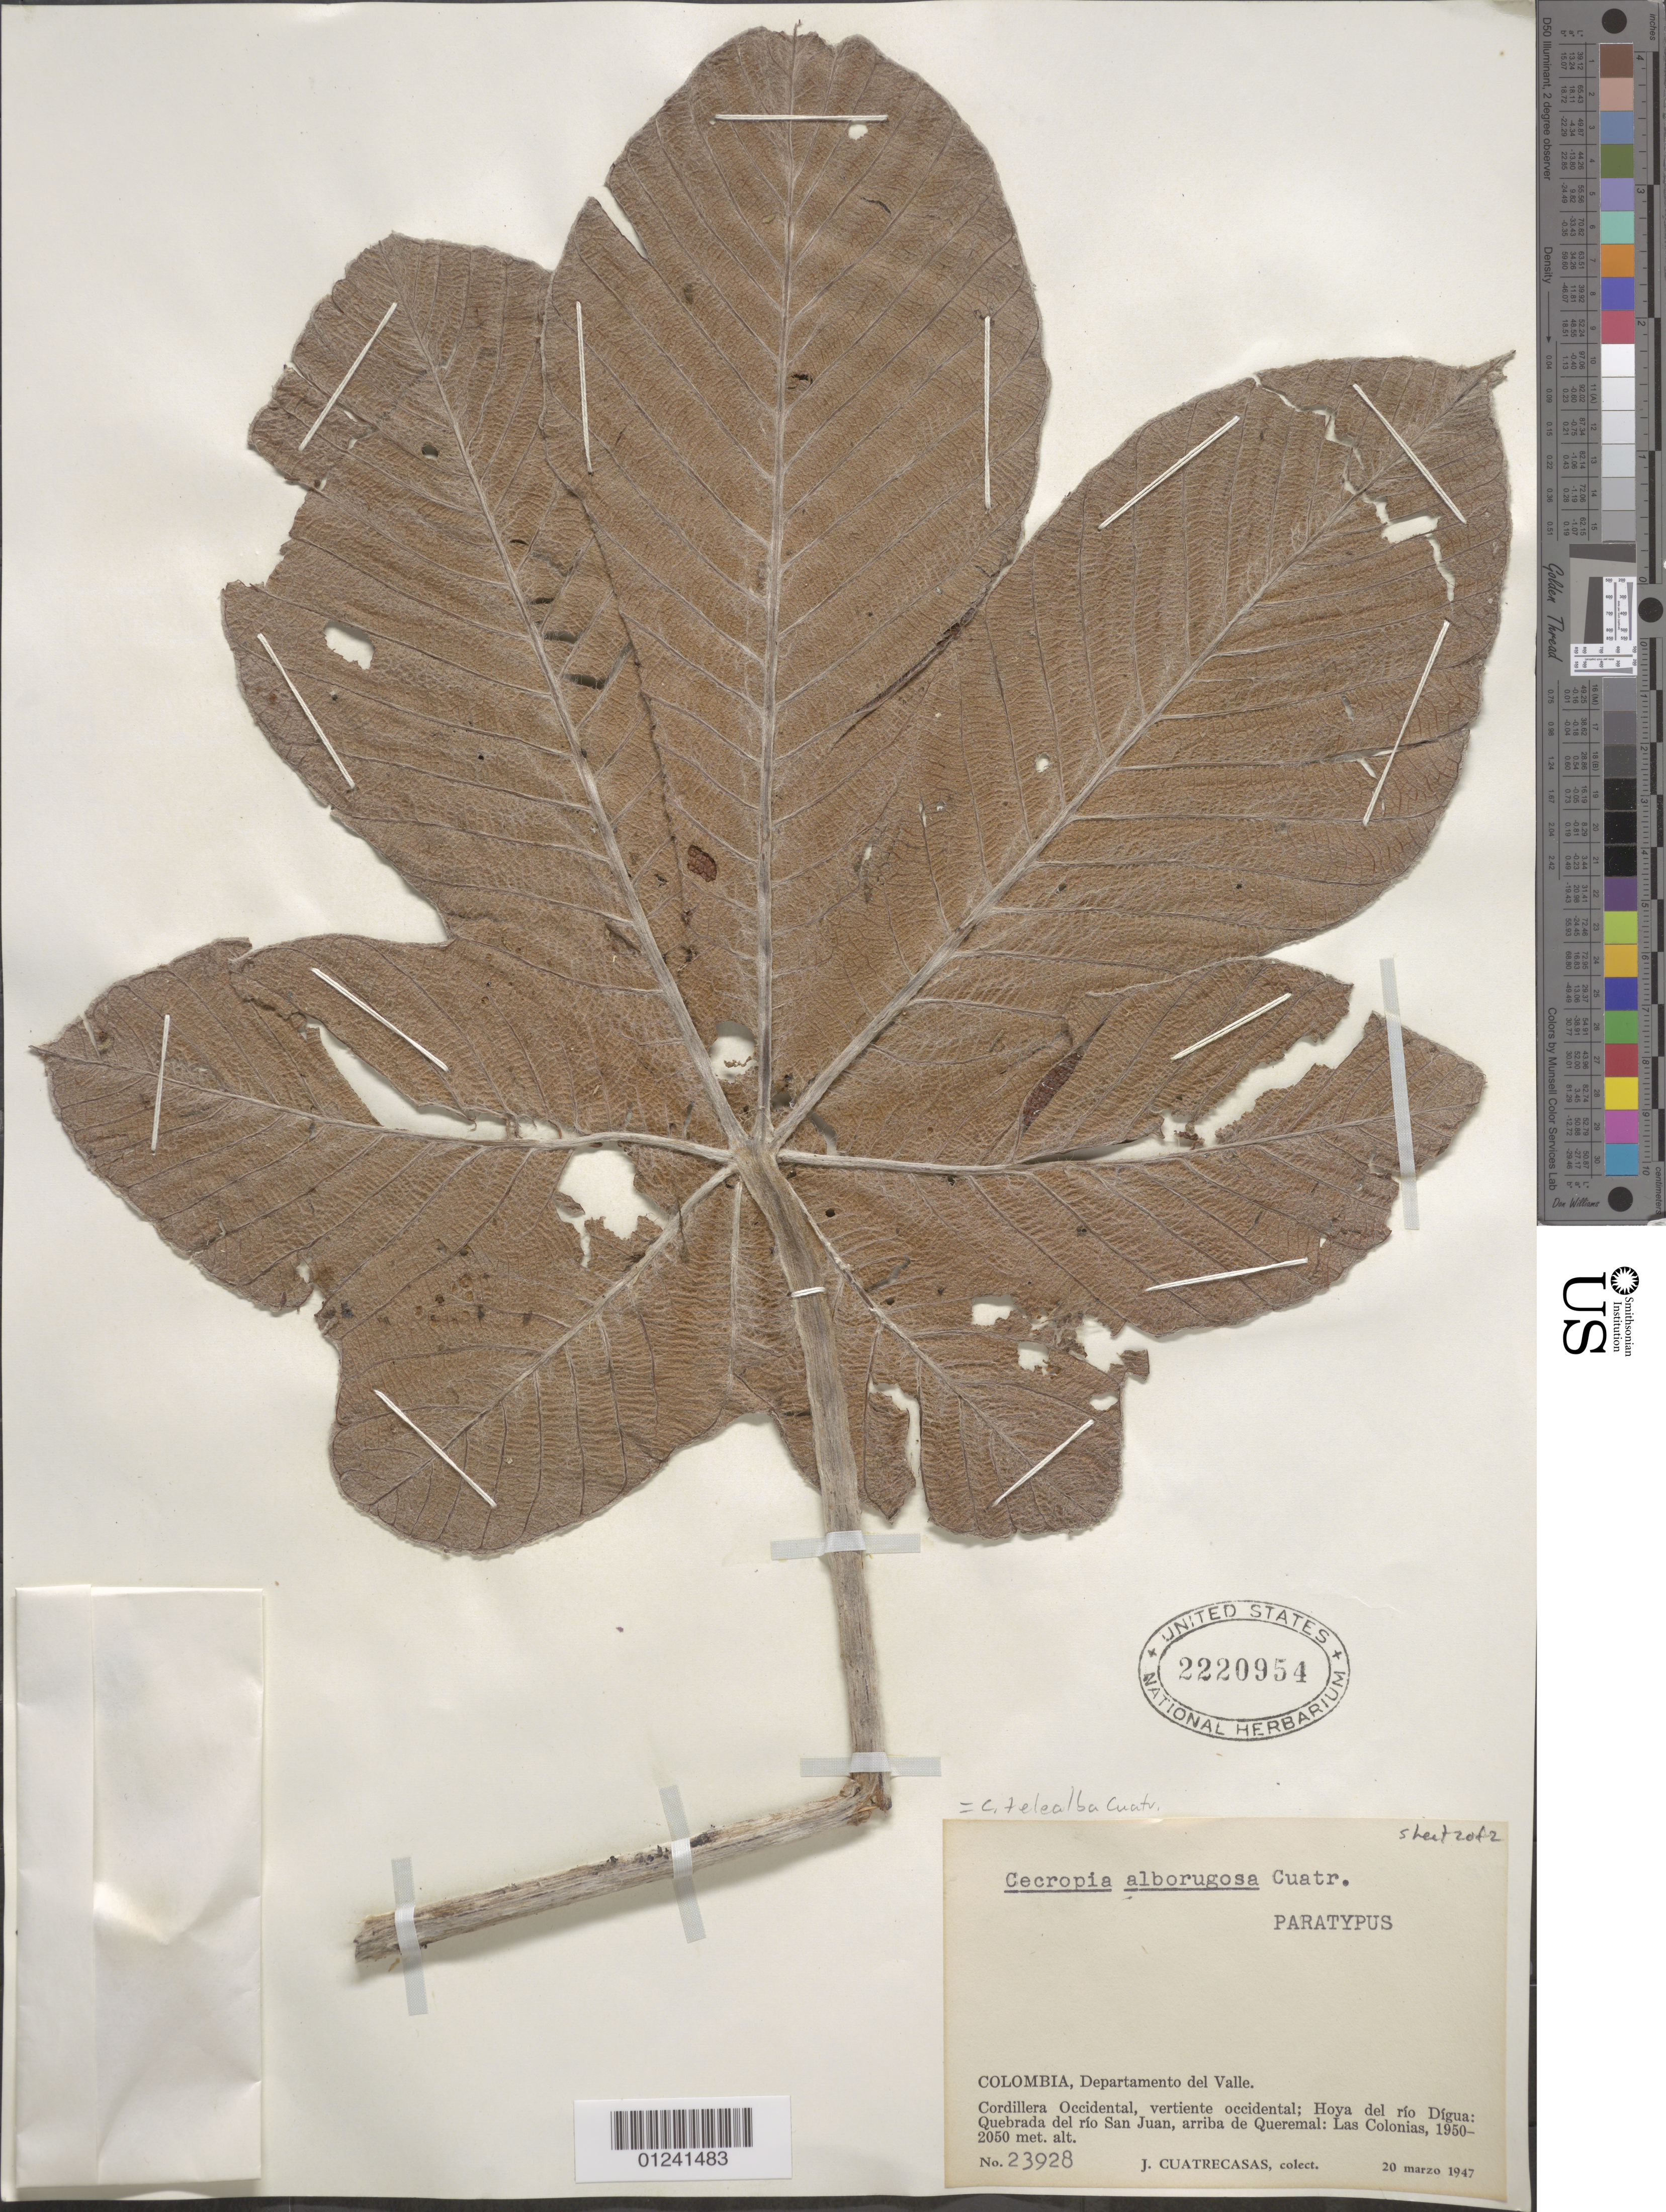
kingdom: Plantae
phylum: Tracheophyta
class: Magnoliopsida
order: Rosales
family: Urticaceae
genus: Cecropia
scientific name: Cecropia telealba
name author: Cuatrec.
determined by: Cuatrecasas, J.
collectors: J. Cuatrecasas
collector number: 23928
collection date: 1947-03-20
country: Colombia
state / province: Valle del Cauca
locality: Cordillera Occidental, vertiente oriental; Hoya del rio Digua; Quebrada del rio San Juan, arriba de Queremal: Las Colonias.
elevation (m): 1950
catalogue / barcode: US 2220954